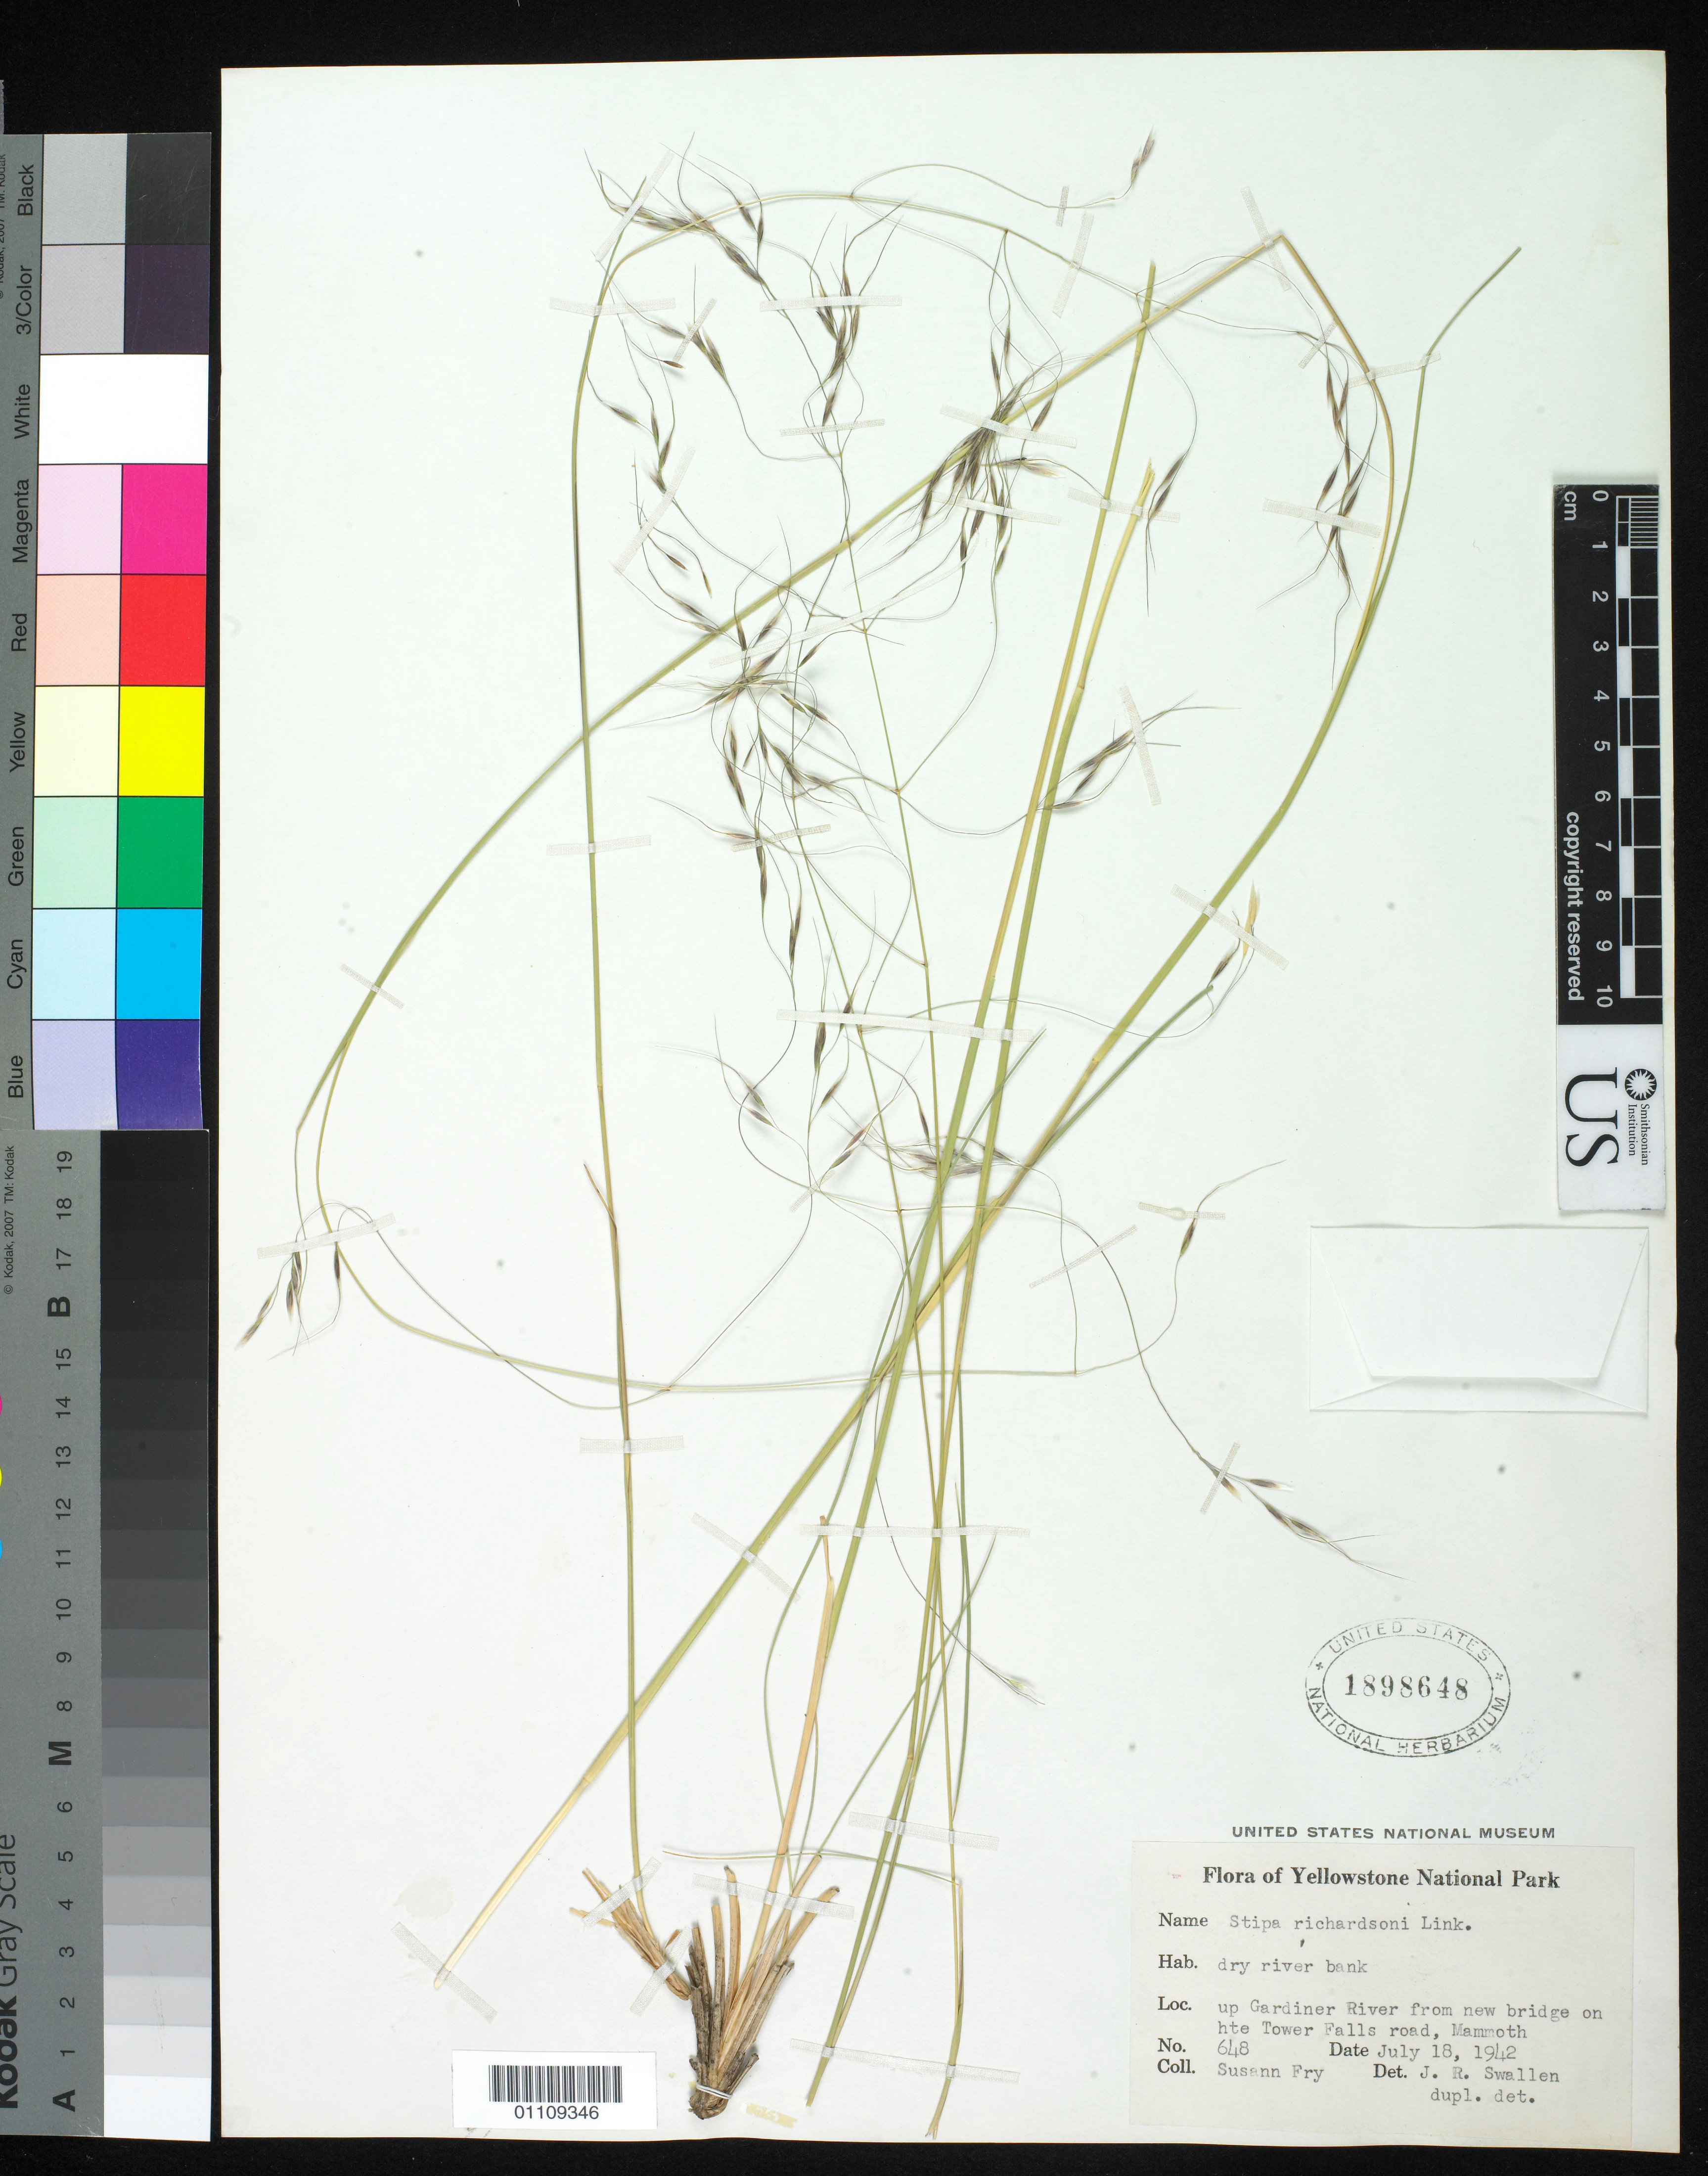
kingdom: Plantae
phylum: Tracheophyta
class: Liliopsida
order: Poales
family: Poaceae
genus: Eriocoma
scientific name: Eriocoma richardsonii ined.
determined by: Poaceae Reorganization Project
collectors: S. Fry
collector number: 648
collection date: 1942-07-18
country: United States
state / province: Wyoming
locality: up Gardiner River from new bridge on the Tower Falls road, Mammoth.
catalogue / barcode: US 1898648